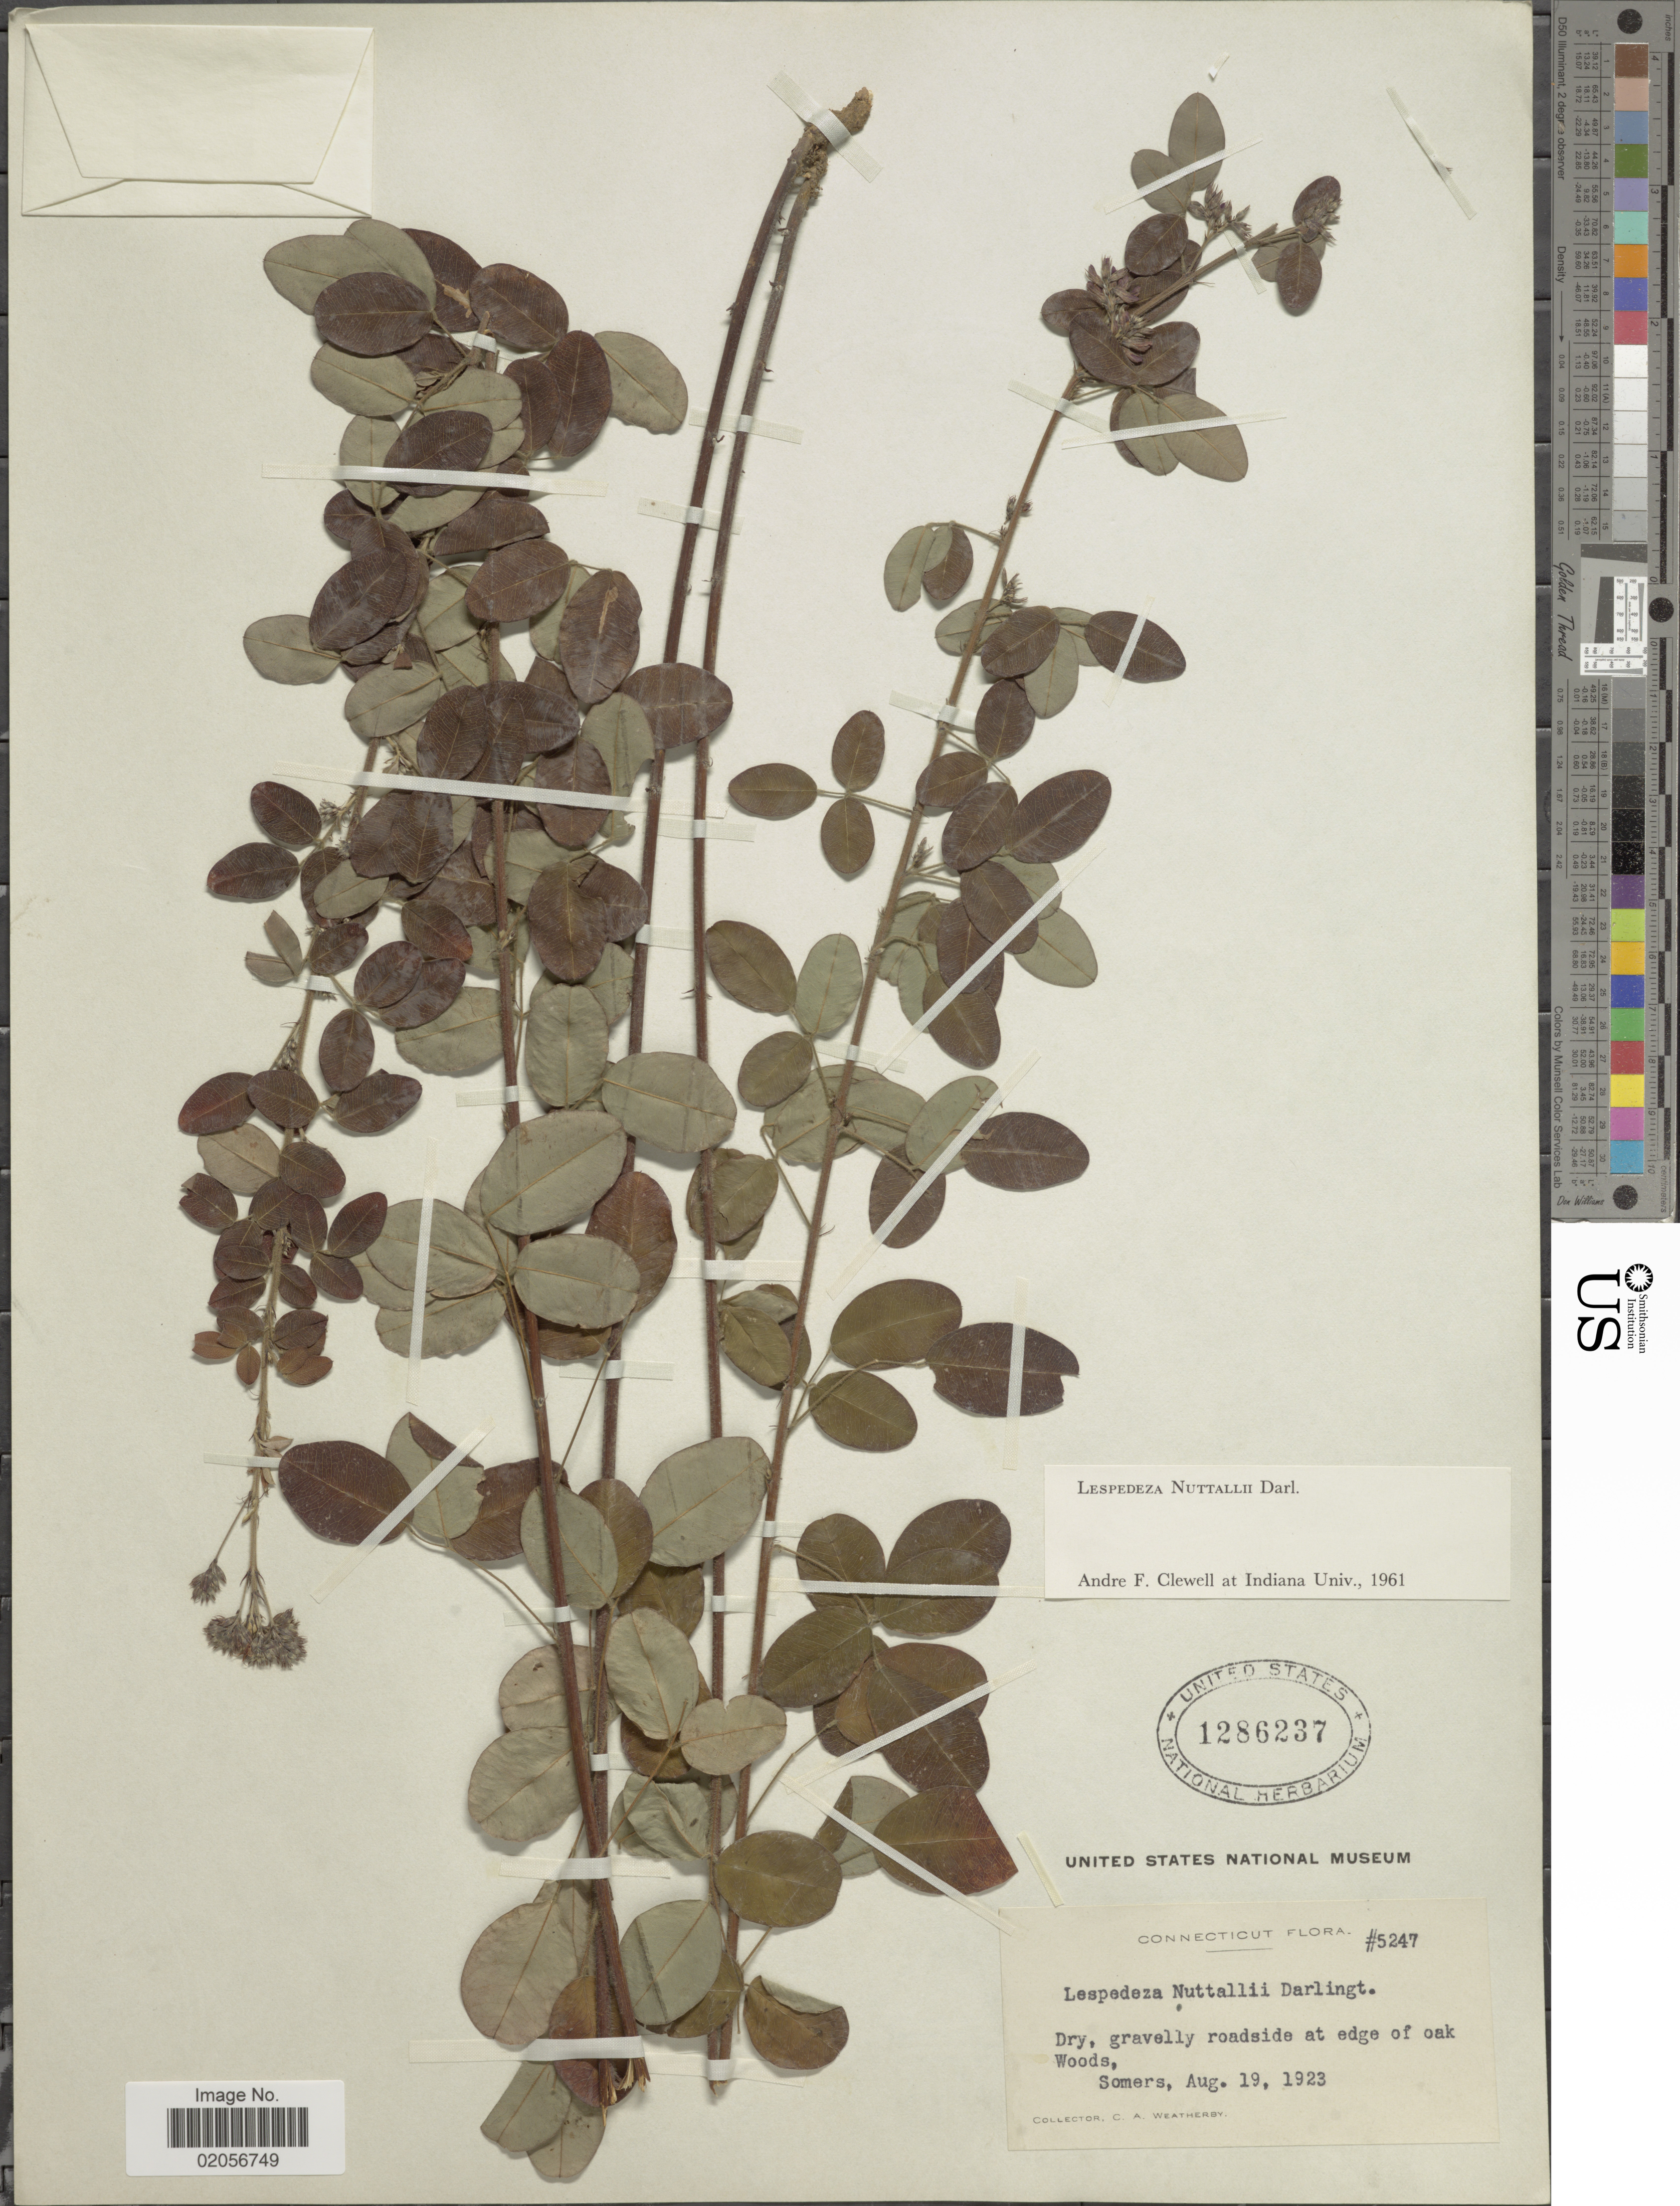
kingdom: Plantae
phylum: Tracheophyta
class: Magnoliopsida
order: Fabales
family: Fabaceae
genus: Lespedeza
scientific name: Lespedeza nuttallii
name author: Darl.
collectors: C. A. Weatherby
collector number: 5247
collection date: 1923-08-19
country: United States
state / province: Connecticut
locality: Dry, gravelly roadside at edge of oak Woods, Somers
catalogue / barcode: US 1286237